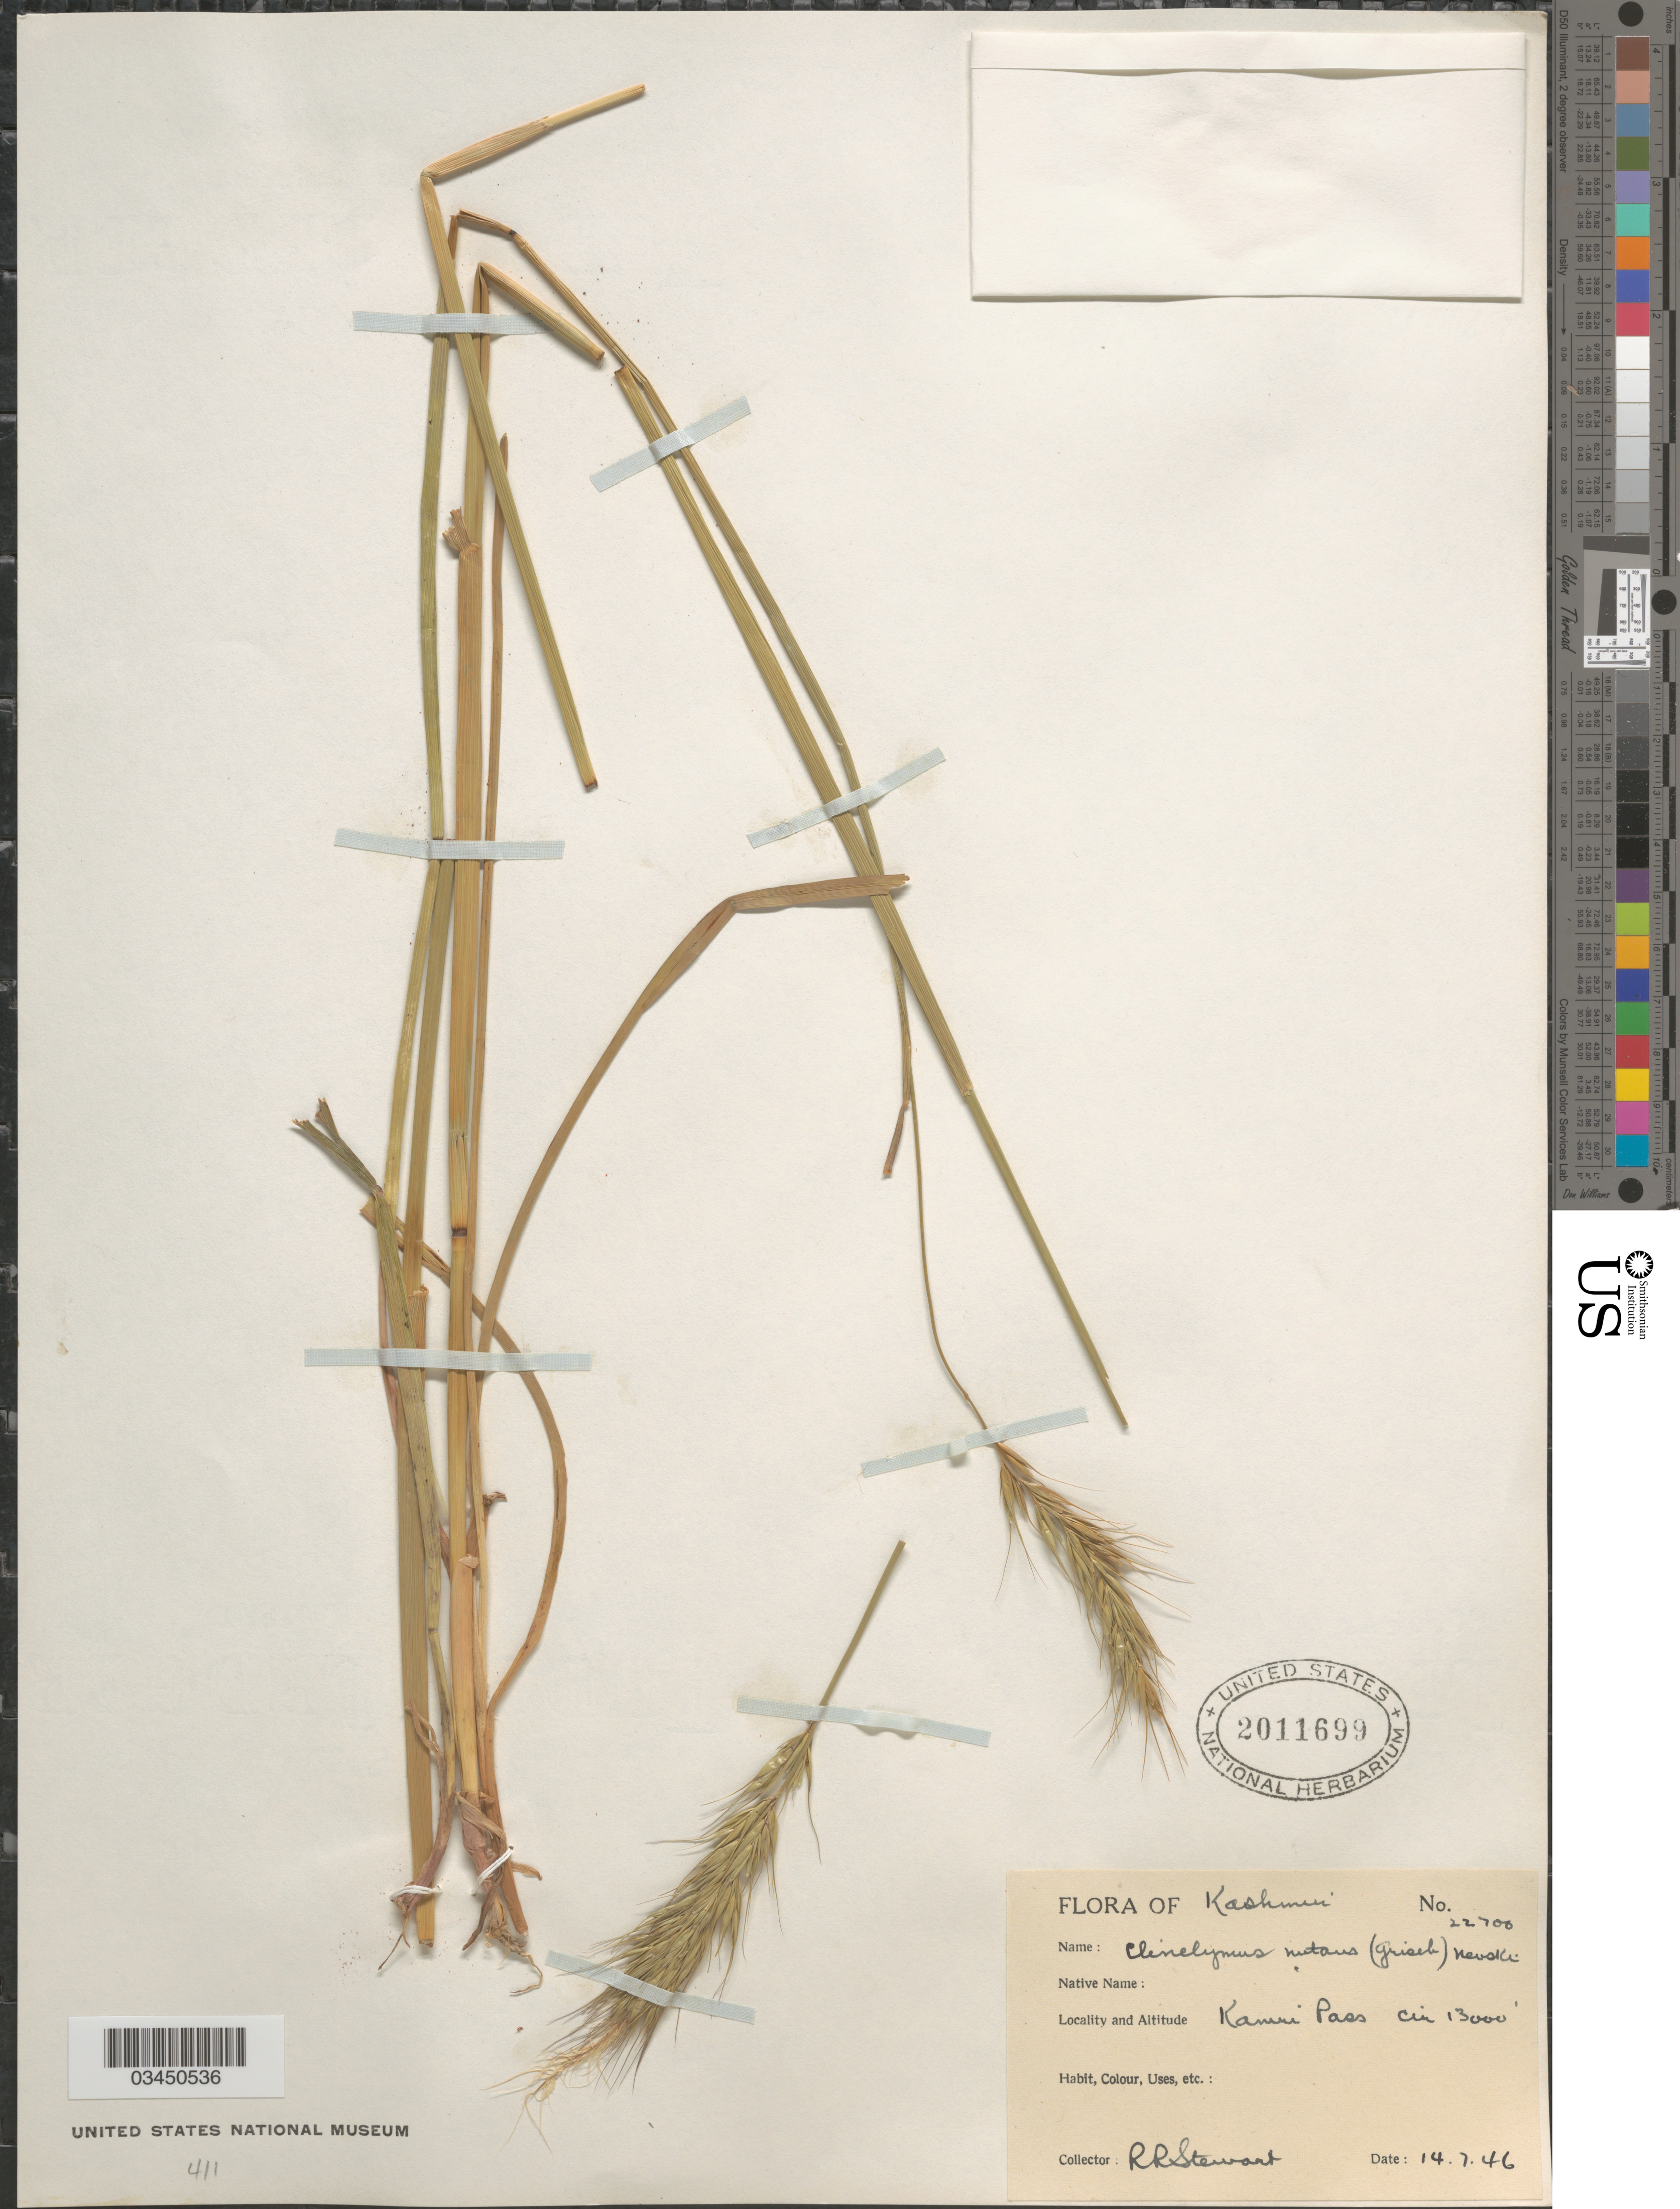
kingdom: Plantae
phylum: Tracheophyta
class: Liliopsida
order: Poales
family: Poaceae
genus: Elymus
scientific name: Elymus nutans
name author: Griseb.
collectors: R. Stewart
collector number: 22700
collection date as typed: Transcribed d/m/y: 14/7/46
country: India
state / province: Jammu and Kashmir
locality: Kashmir. Kamri Pass.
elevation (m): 3962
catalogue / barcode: US 2011699